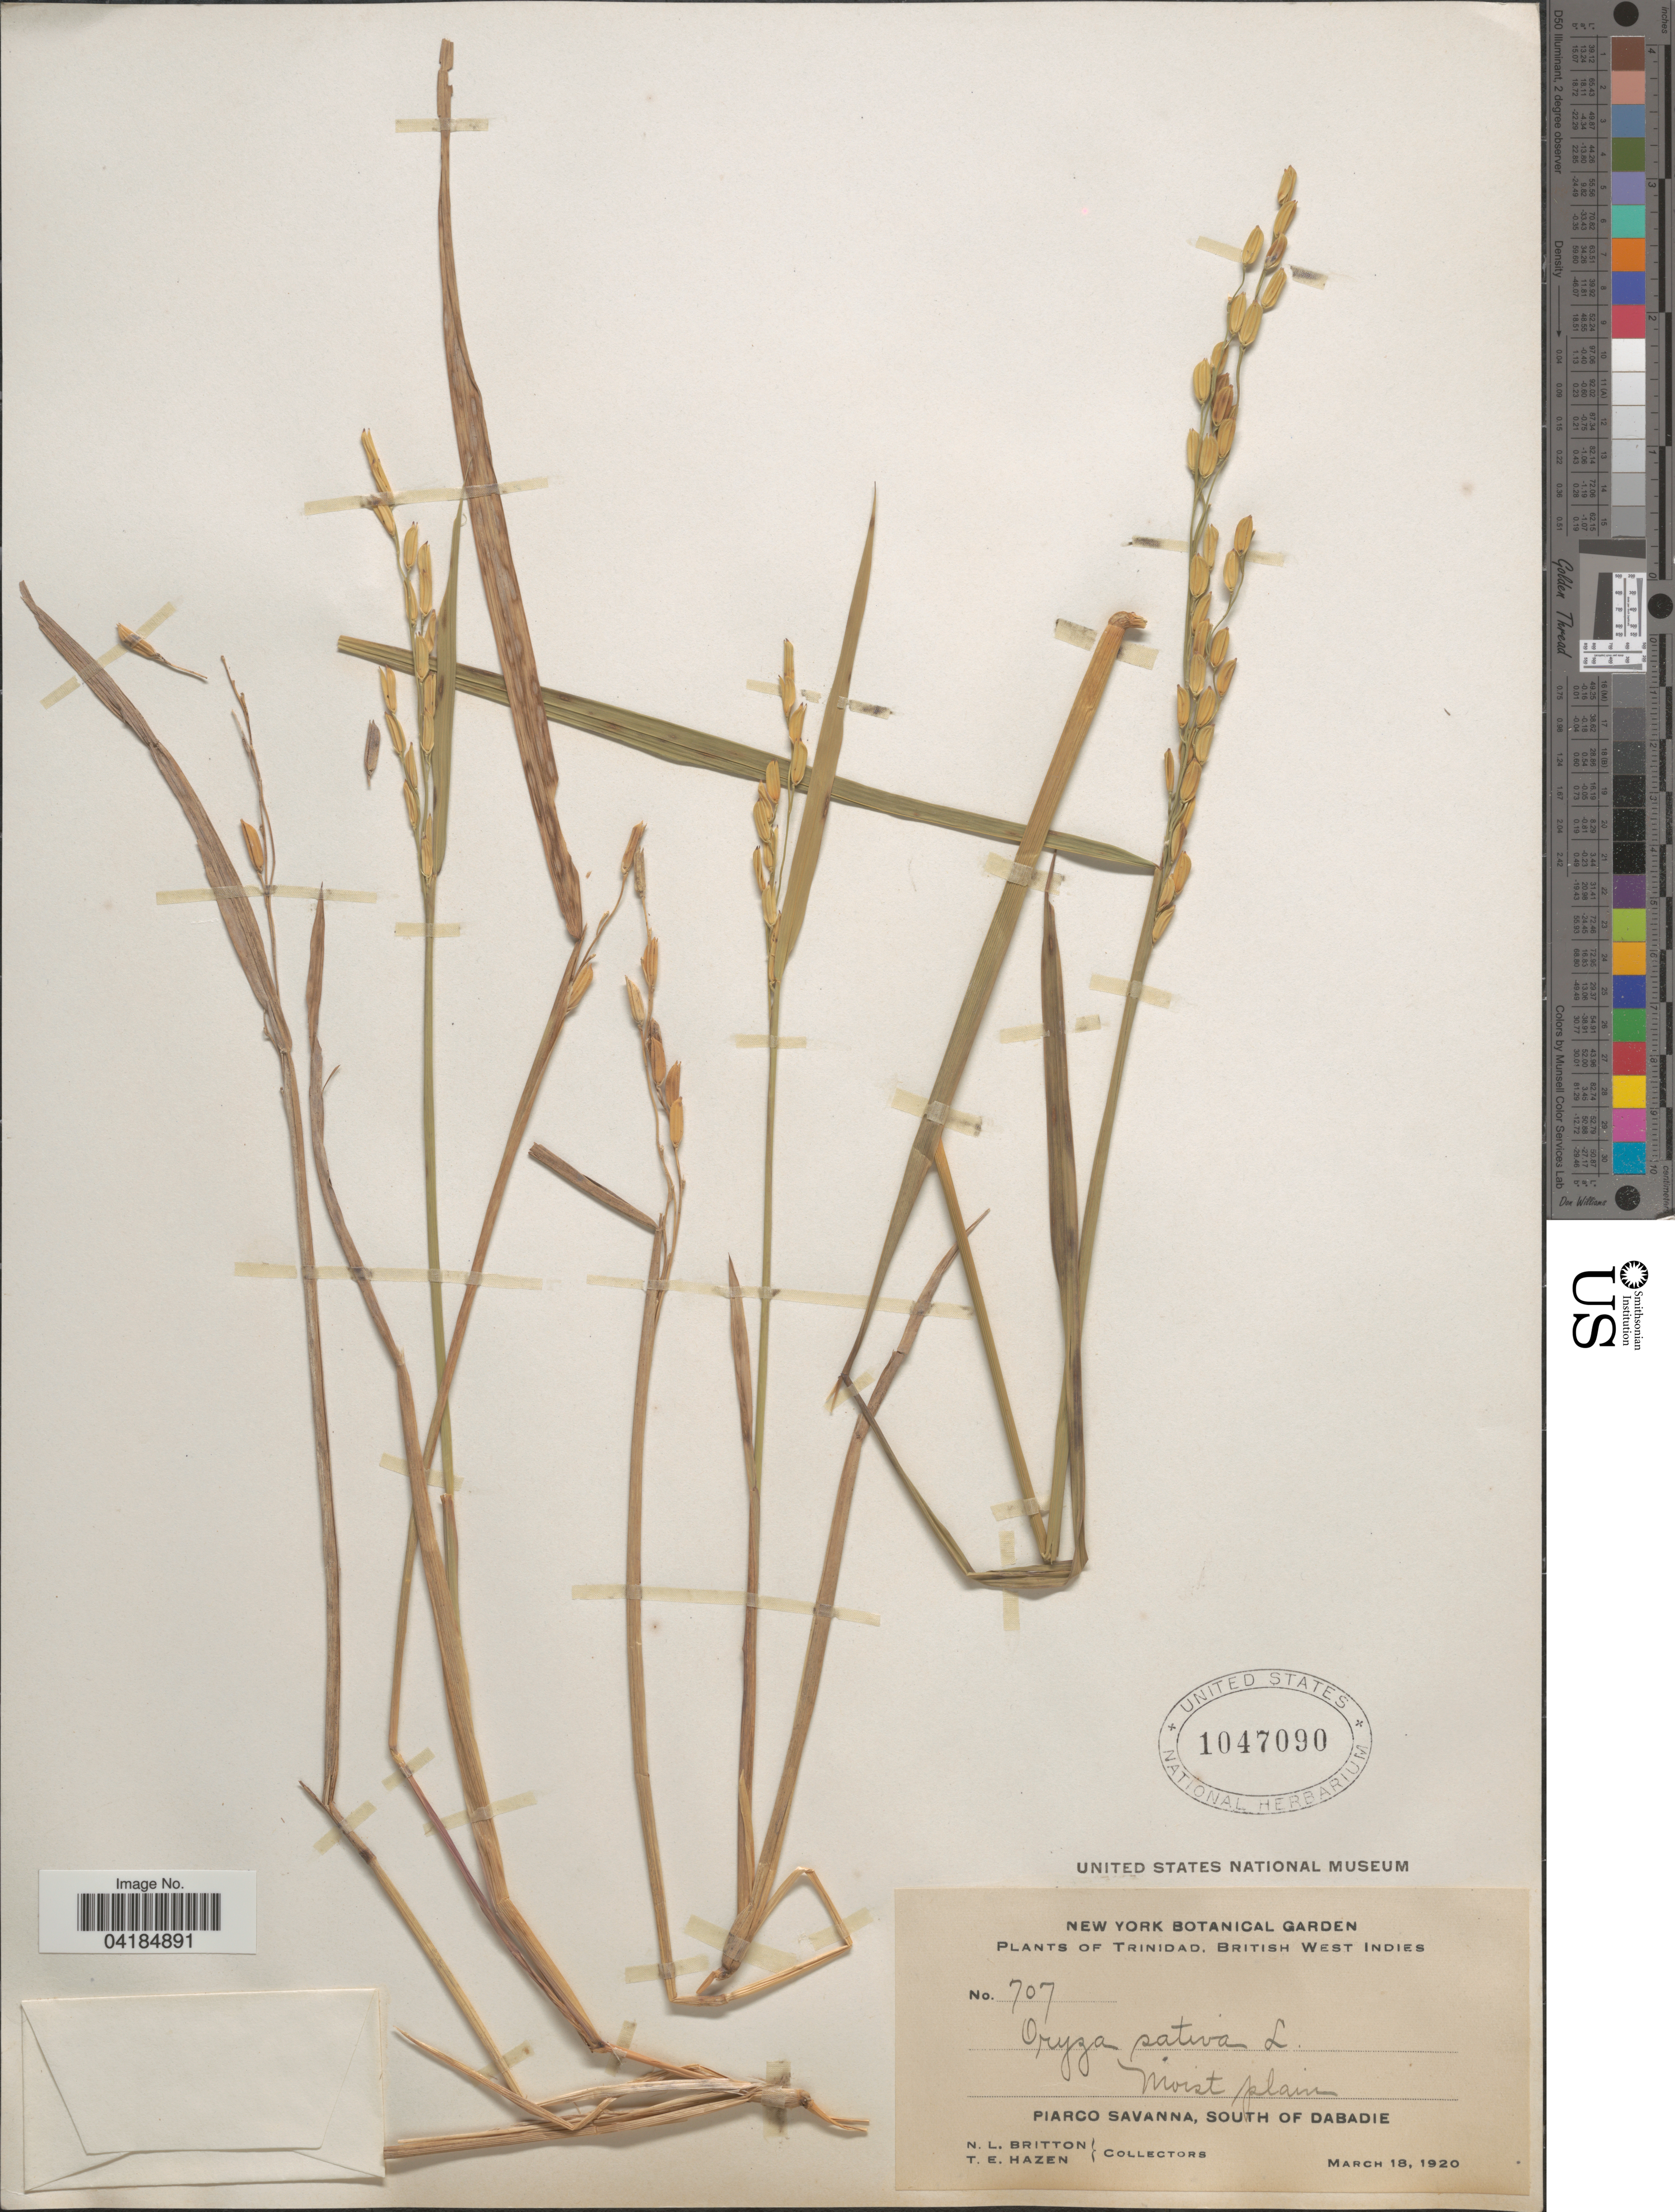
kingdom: Plantae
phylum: Tracheophyta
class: Liliopsida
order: Poales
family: Poaceae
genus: Oryza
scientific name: Oryza sativa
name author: L.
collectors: Mrs. N. L. Britton & T. E. Hazen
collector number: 707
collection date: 1920-03-18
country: Trinidad and Tobago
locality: Trinidad. Piarco Savanna, South of Dabadie.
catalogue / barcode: US 1047090